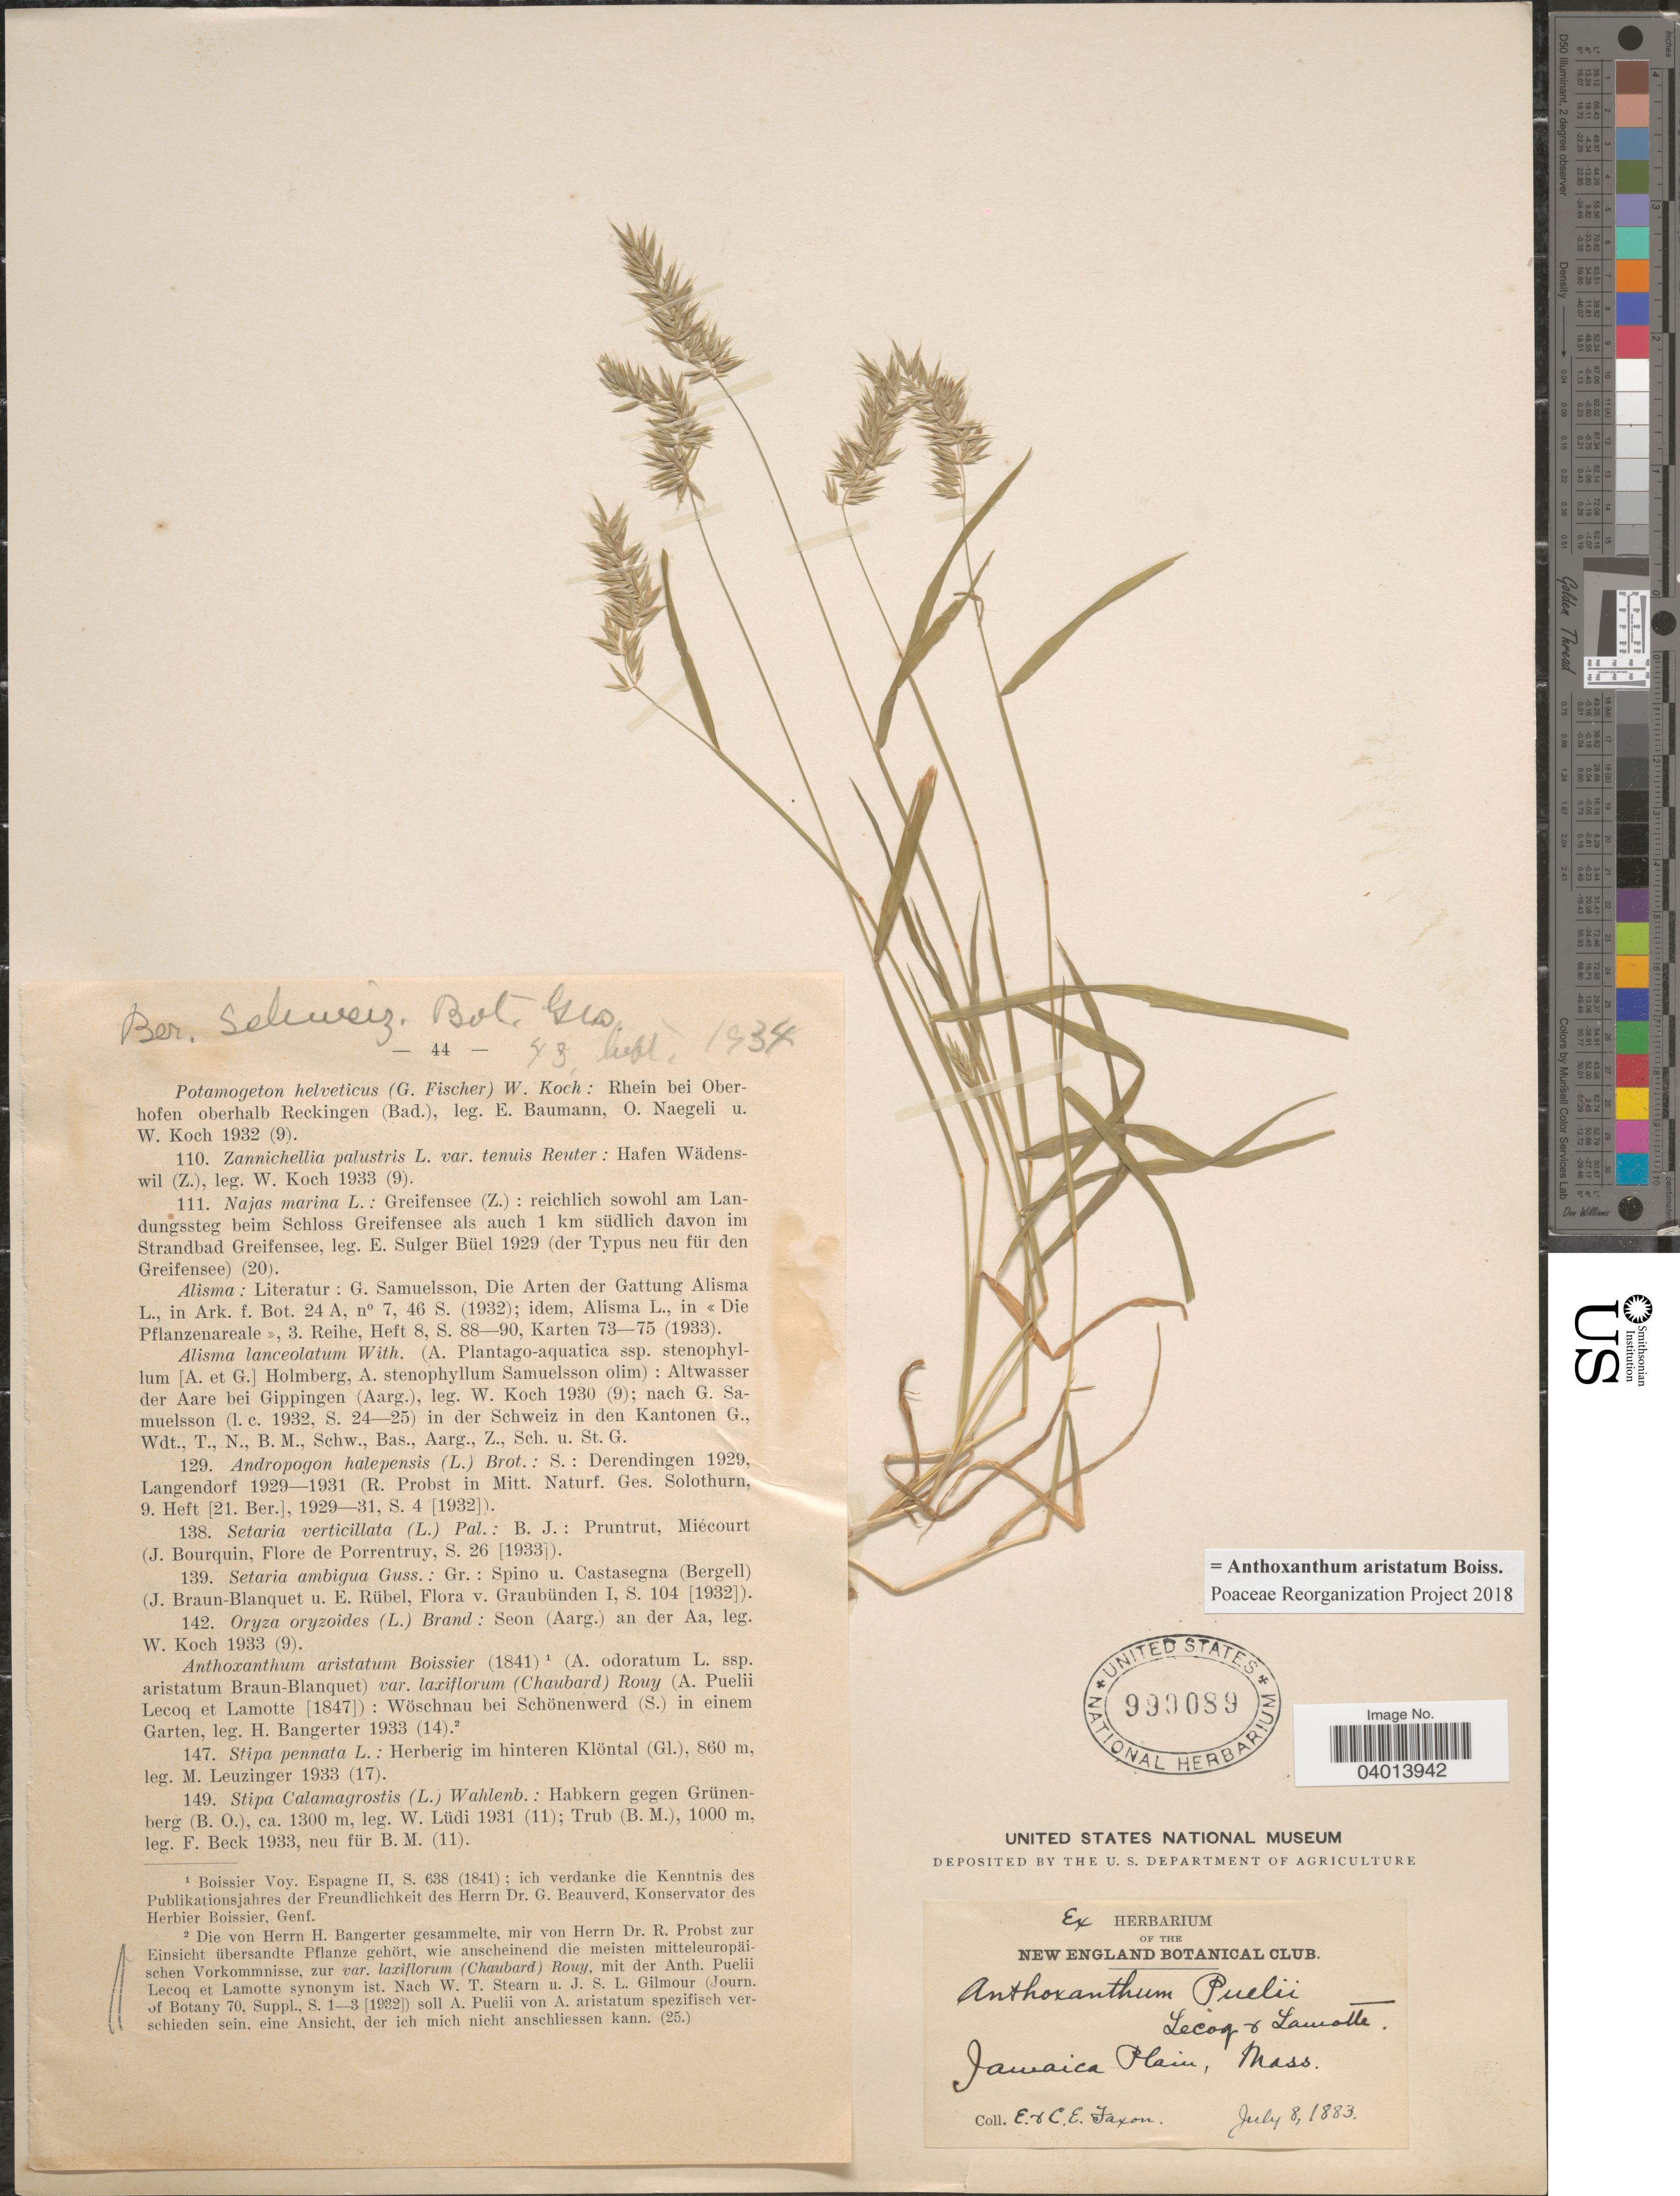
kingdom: Plantae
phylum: Tracheophyta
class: Liliopsida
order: Poales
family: Poaceae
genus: Anthoxanthum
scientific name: Anthoxanthum aristatum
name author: Boiss.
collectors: C. Faxon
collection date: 1883-07-08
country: United States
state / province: Massachusetts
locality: Jamaica Plain.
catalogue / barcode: US 990089